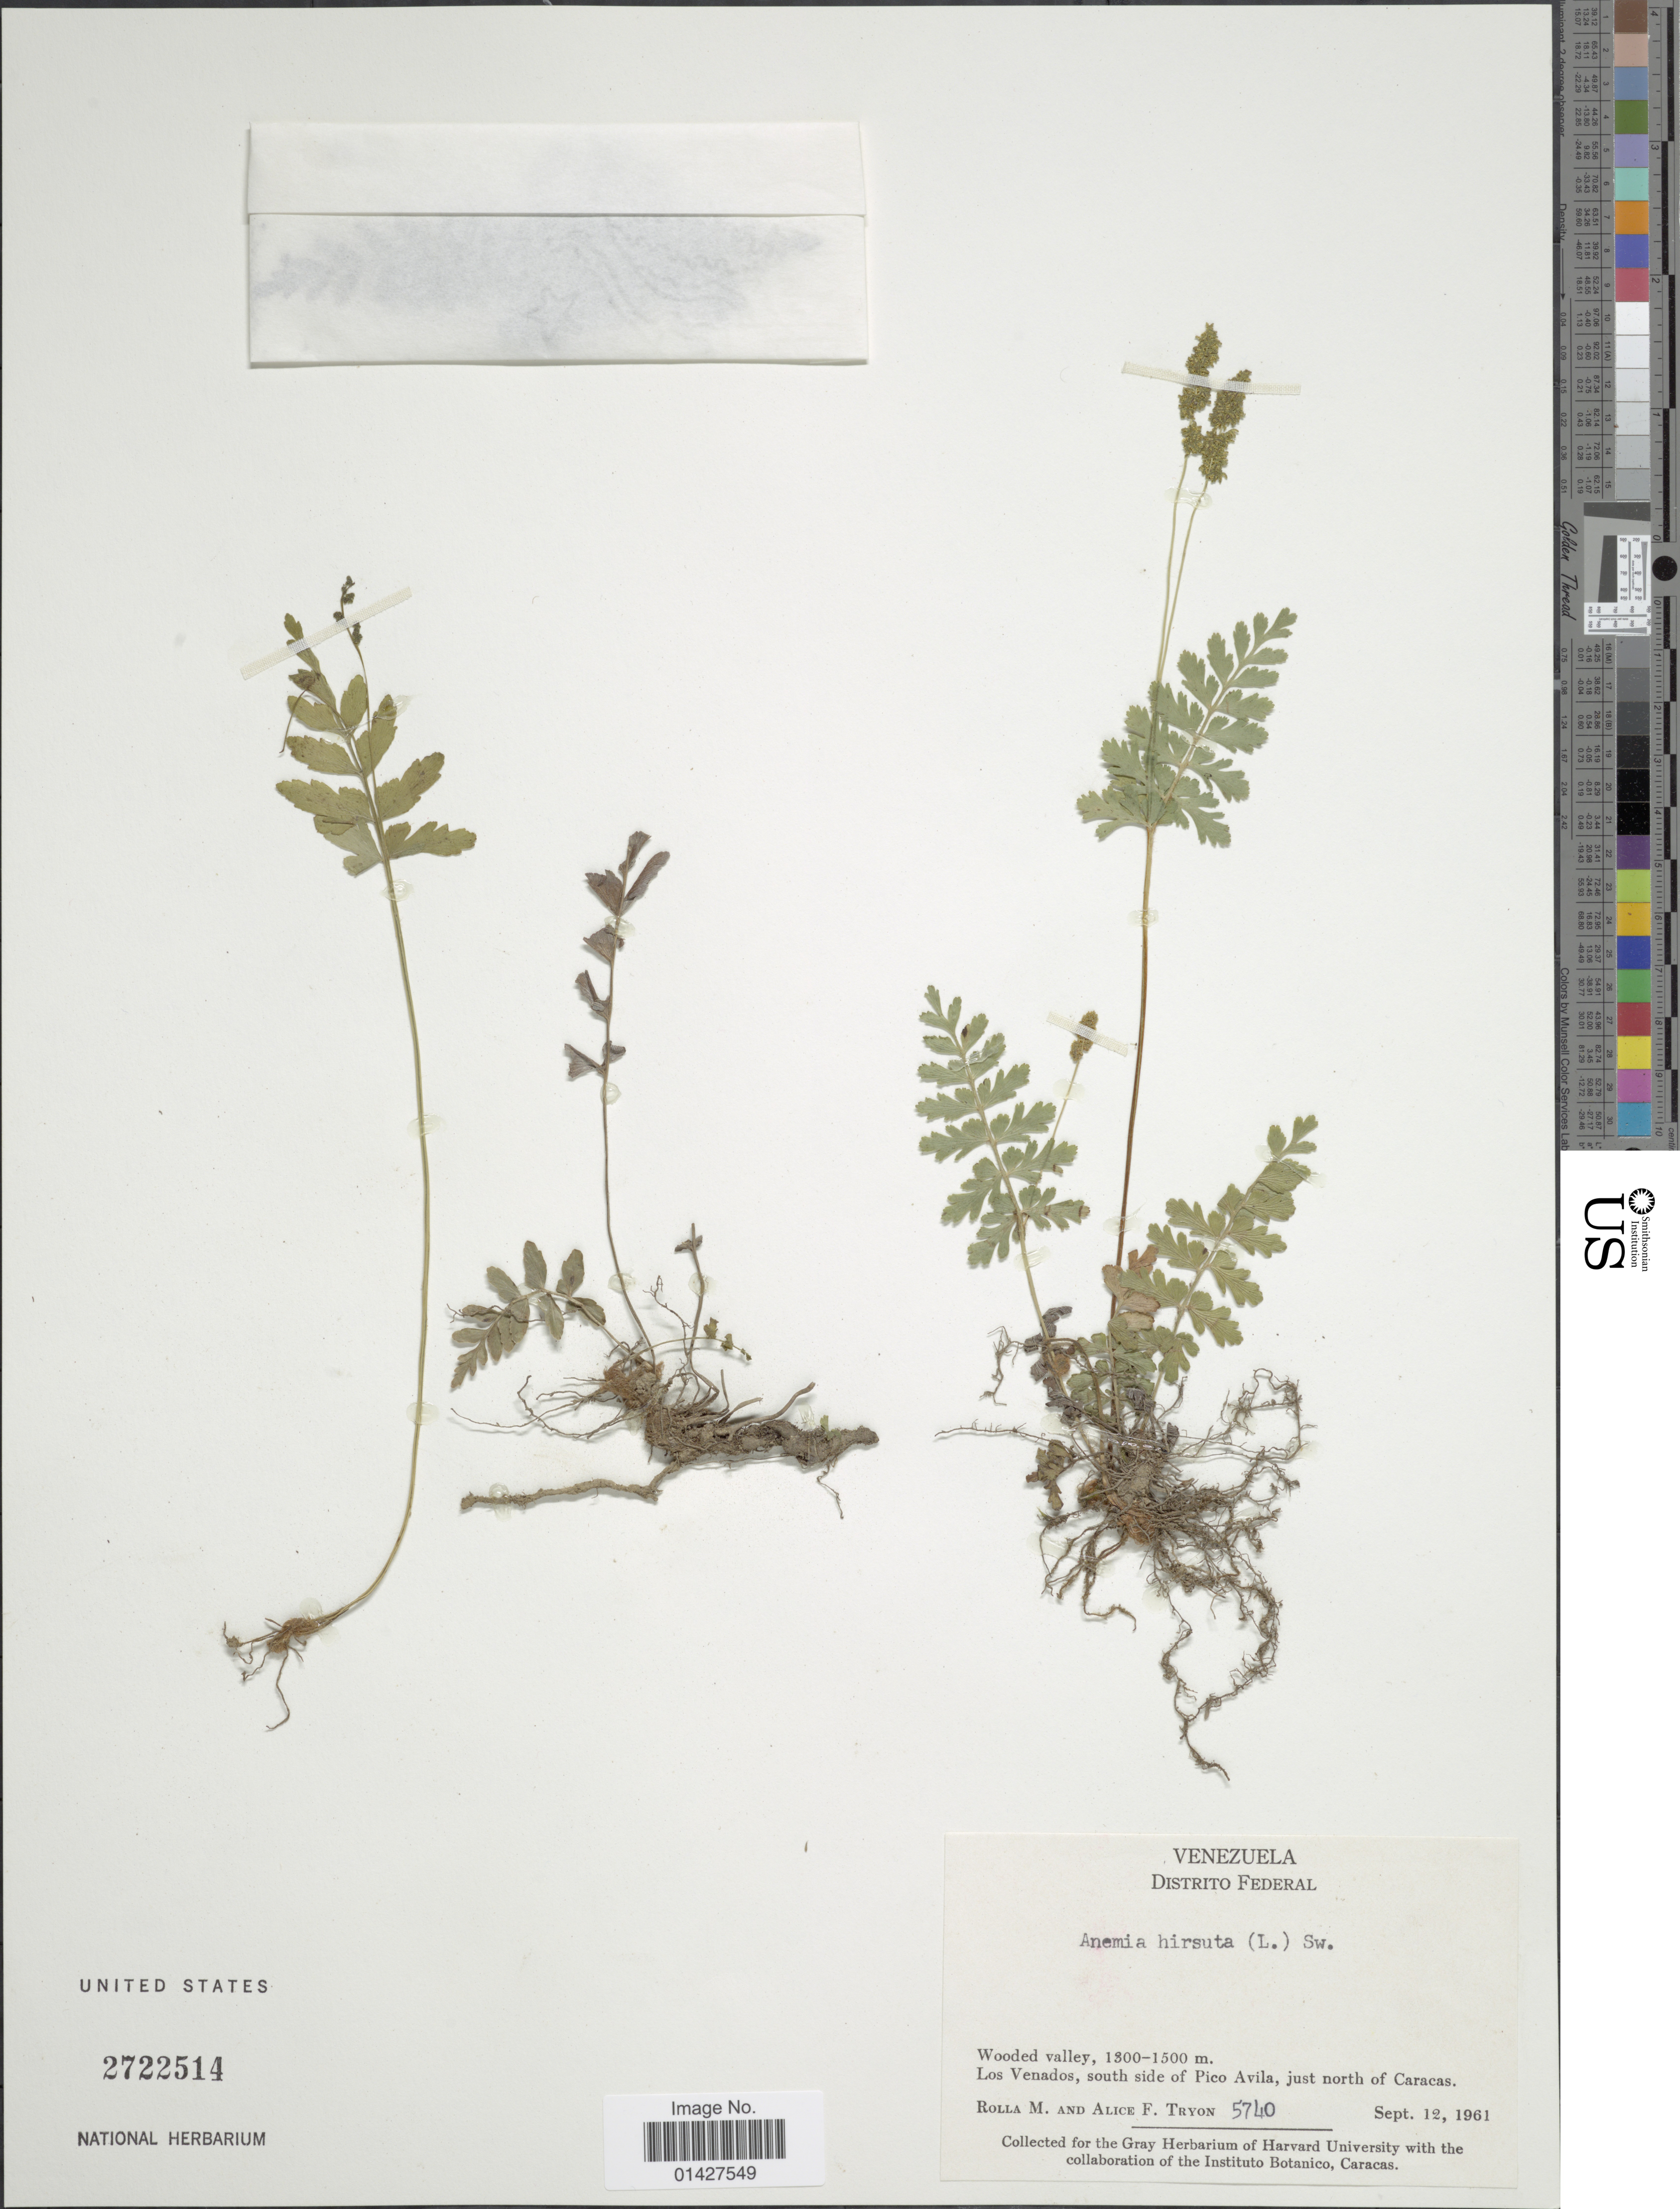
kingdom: Plantae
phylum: Tracheophyta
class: Polypodiopsida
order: Schizaeales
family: Anemiaceae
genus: Anemia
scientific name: Anemia hirsuta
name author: (L.) Sw.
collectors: M. Rolla & A. F. Tryon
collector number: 5740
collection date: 1961-09-12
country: Venezuela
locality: Distrito Federal. Los Venados, south side of Pico Avila, just north of Caracas.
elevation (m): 1300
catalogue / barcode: US 2722514